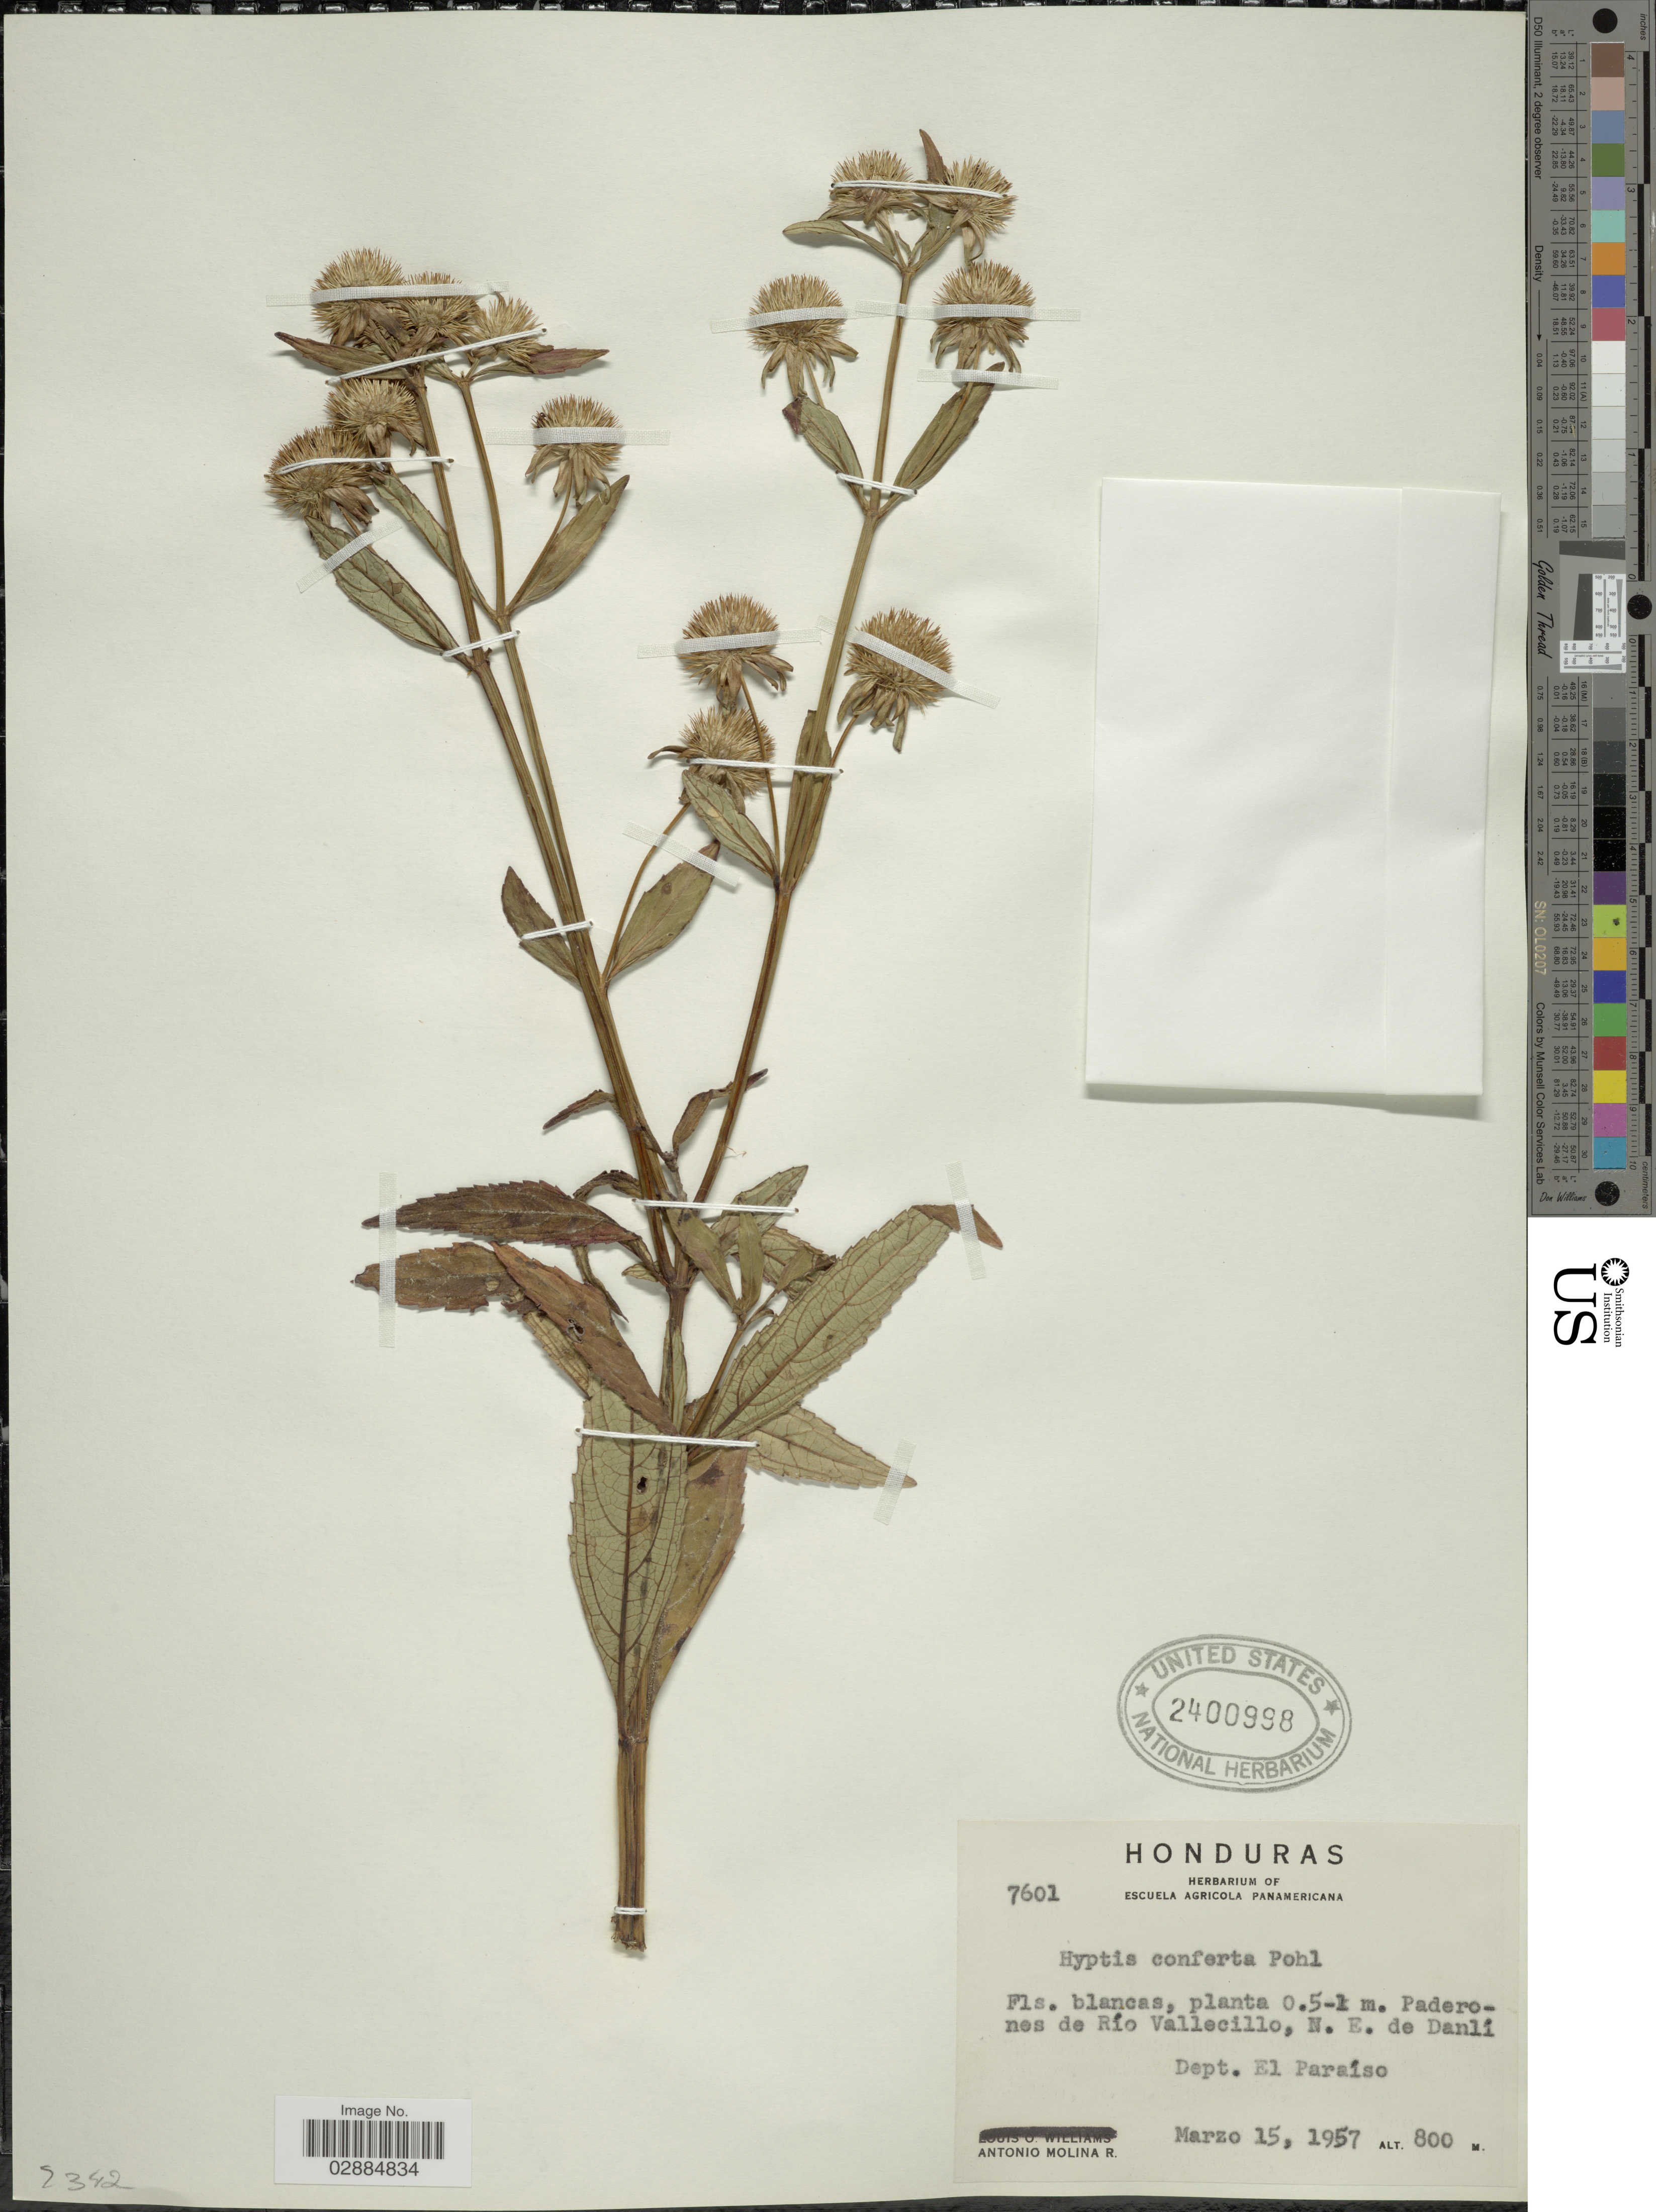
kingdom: Plantae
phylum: Tracheophyta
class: Magnoliopsida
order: Lamiales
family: Lamiaceae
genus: Hyptis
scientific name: Hyptis conferta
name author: Pohl ex Benth.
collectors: A. Molina R.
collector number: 7601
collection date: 1957-03-15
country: Honduras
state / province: El Paraíso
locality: Paderones de Río Vallecillo, N. E. de Danlí, Dept. El Paraíso.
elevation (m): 800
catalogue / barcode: US 2400998